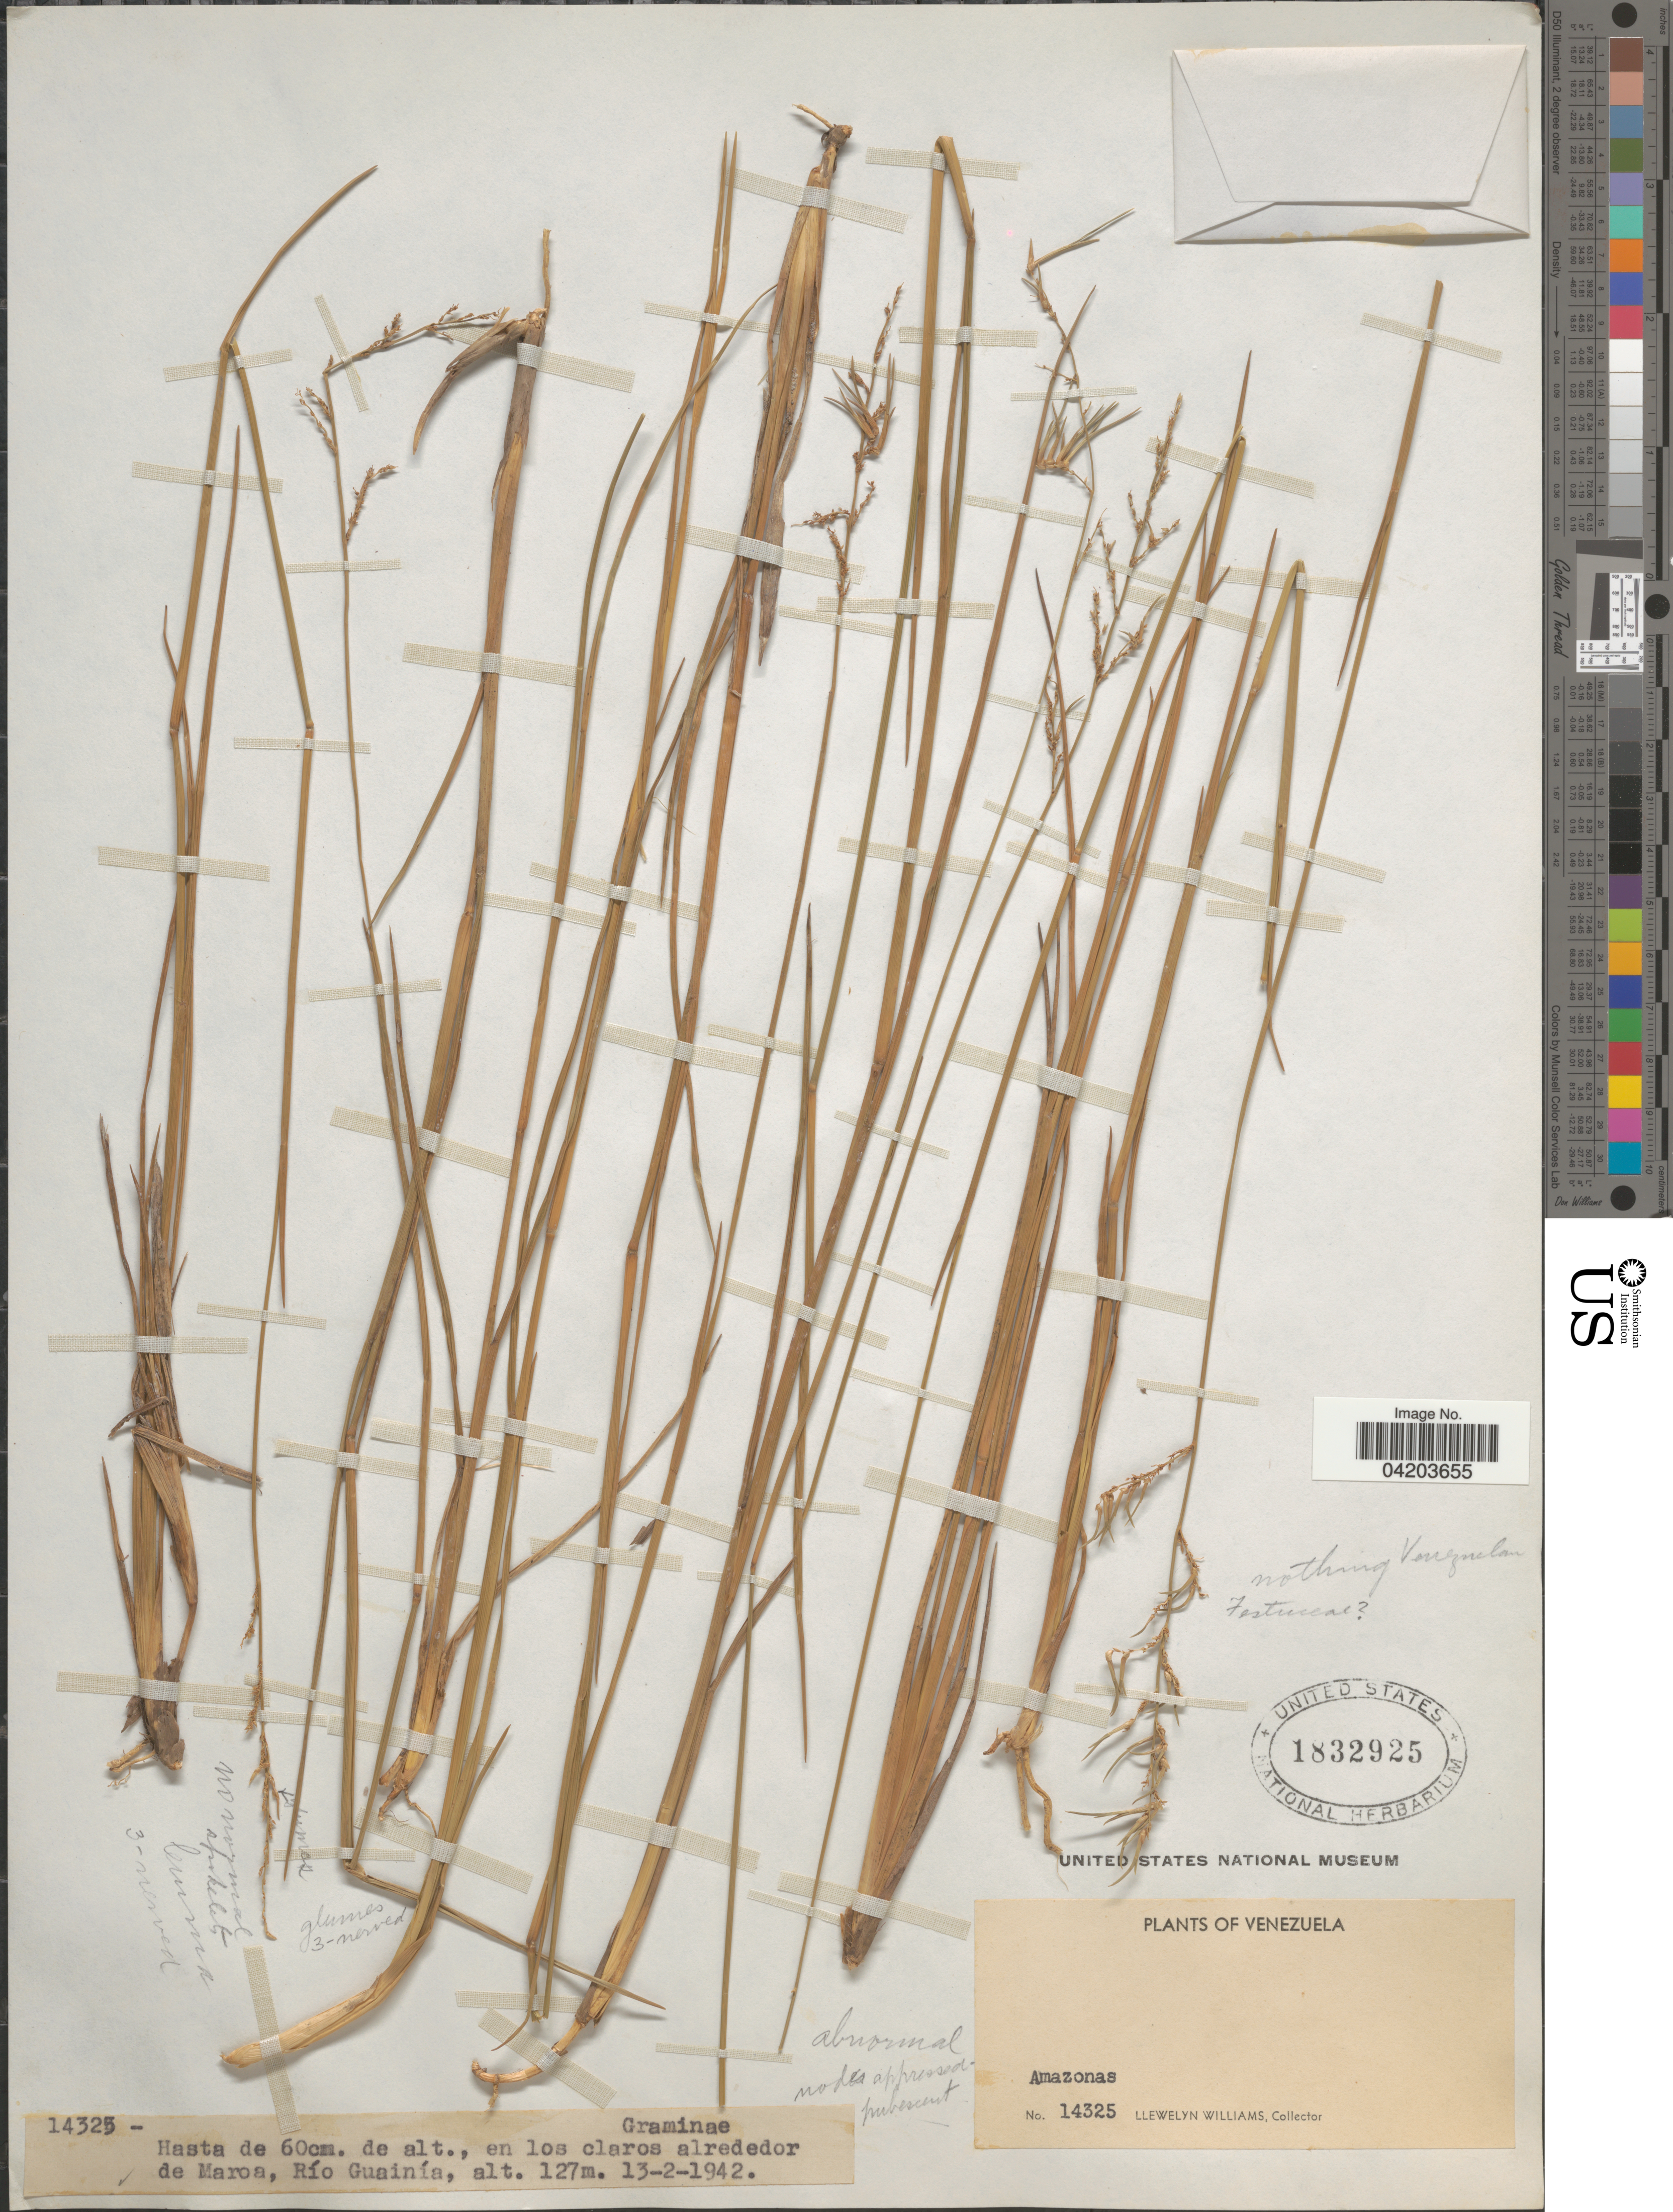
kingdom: Plantae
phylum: Tracheophyta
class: Liliopsida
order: Poales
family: Poaceae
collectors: Ll. Williams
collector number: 14325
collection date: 1942-02-13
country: Venezuela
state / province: Amazonas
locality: En los claros alrededor de Maroa, Río Guainía.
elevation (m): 127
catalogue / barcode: US 1832925